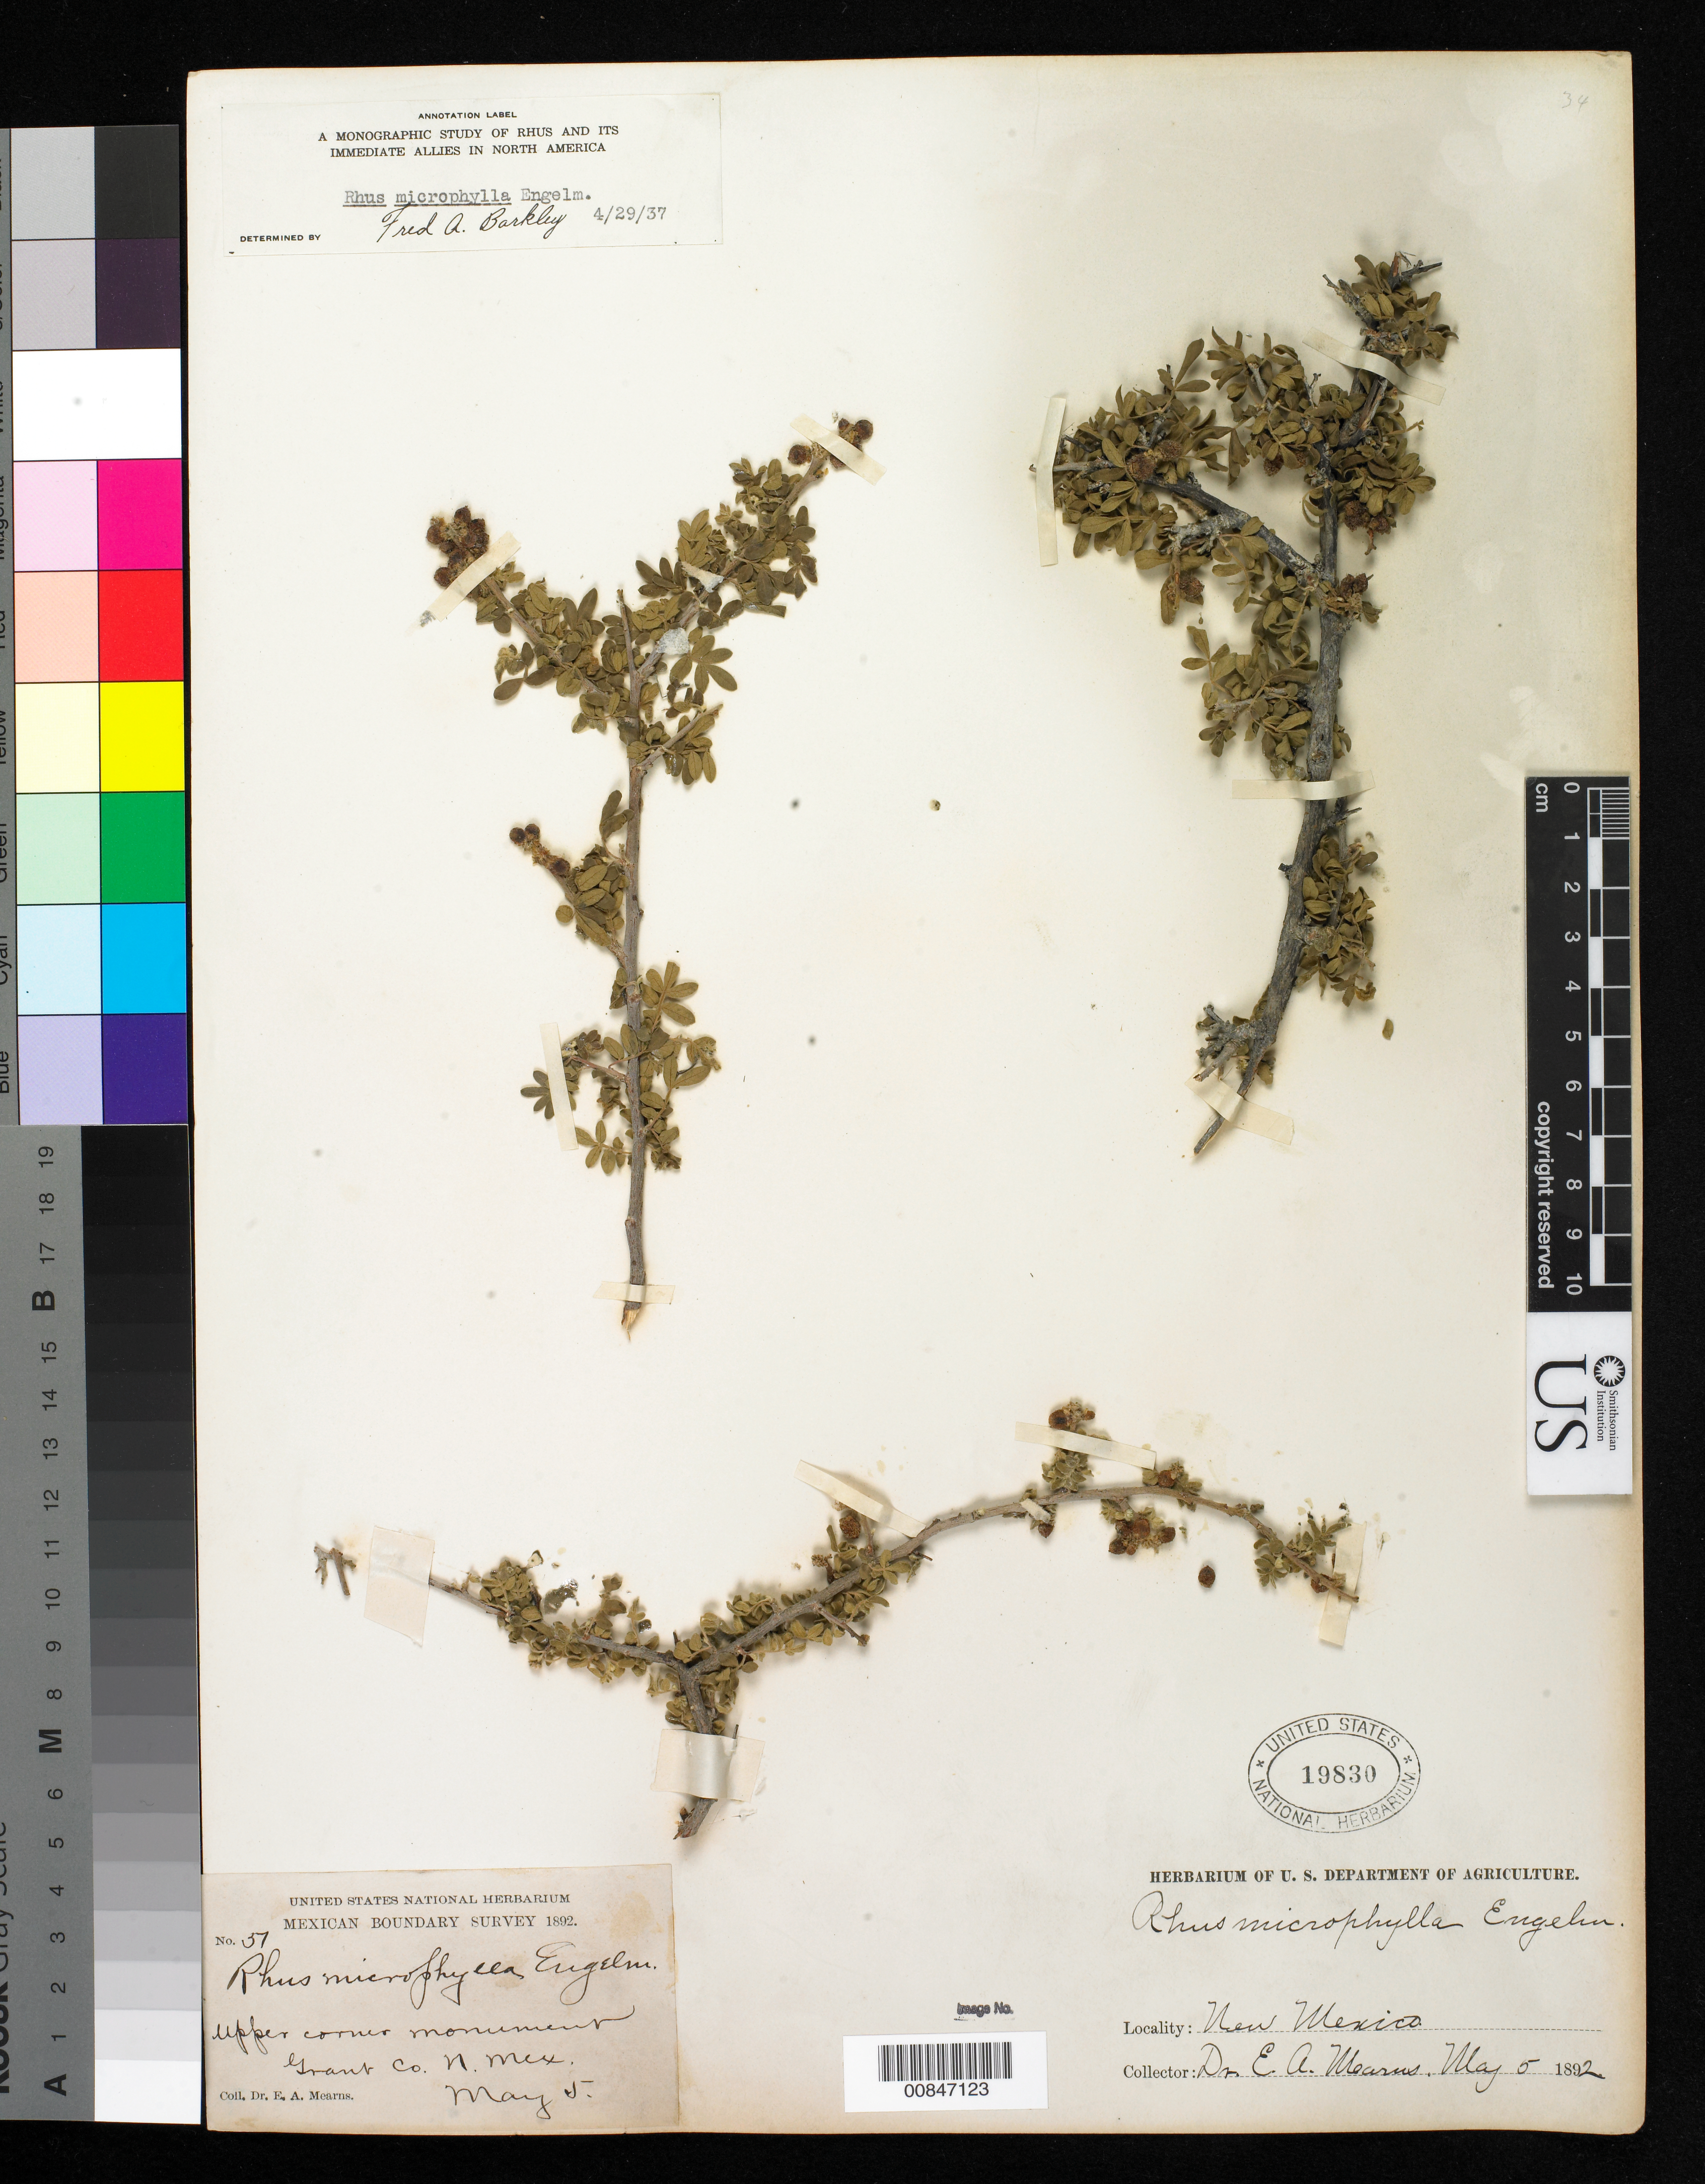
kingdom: Plantae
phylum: Tracheophyta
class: Magnoliopsida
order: Sapindales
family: Anacardiaceae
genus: Rhus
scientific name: Rhus microphylla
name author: Engelm.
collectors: E. A. Mearns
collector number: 51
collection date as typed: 05 May 1892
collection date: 1892-05-05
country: United States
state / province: New Mexico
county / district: Grant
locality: Upper corner monument, Grant County, New Mexico.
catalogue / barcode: US 19830